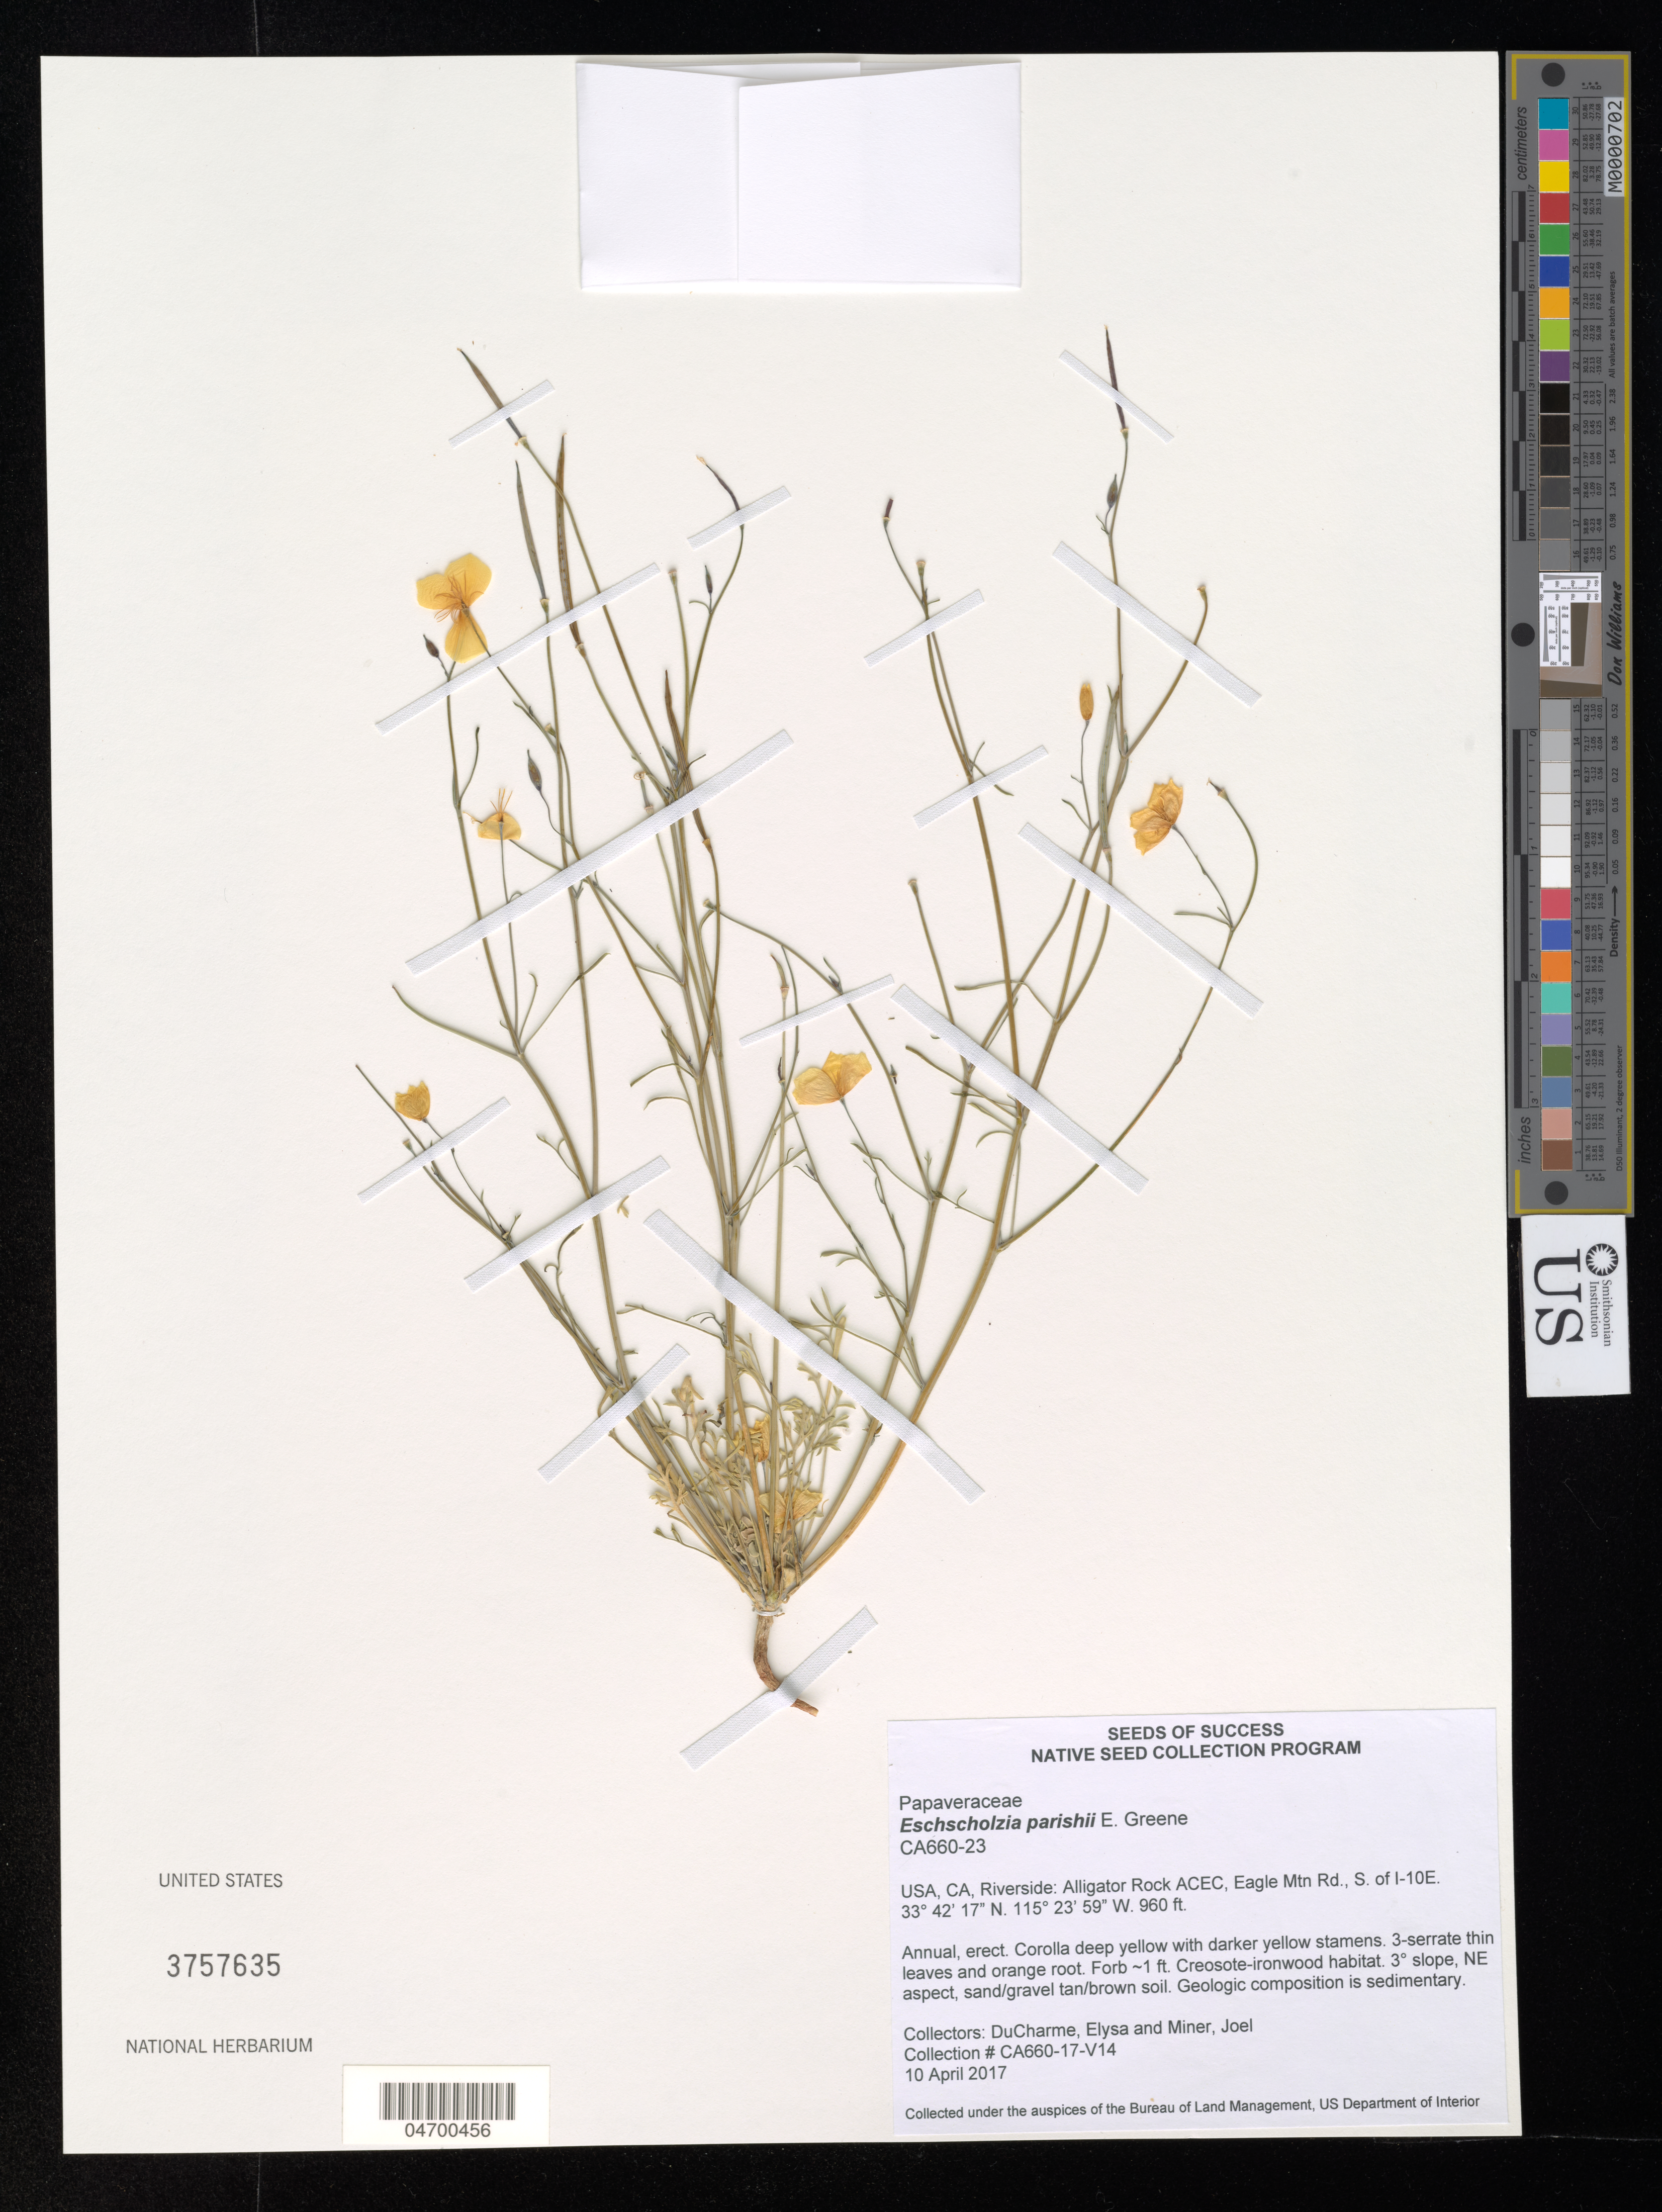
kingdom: Plantae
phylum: Tracheophyta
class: Magnoliopsida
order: Ranunculales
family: Papaveraceae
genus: Eschscholzia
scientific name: Eschscholzia parishii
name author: Greene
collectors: E. DuCharme & J. Miner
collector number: CA660-17-V14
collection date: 2017-04-10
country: United States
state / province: California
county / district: Riverside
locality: CA, Riverside: Alligator Rock ACEC, Eagle Mtn Rd., S. of I-10E.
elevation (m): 293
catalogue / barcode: US 3757635